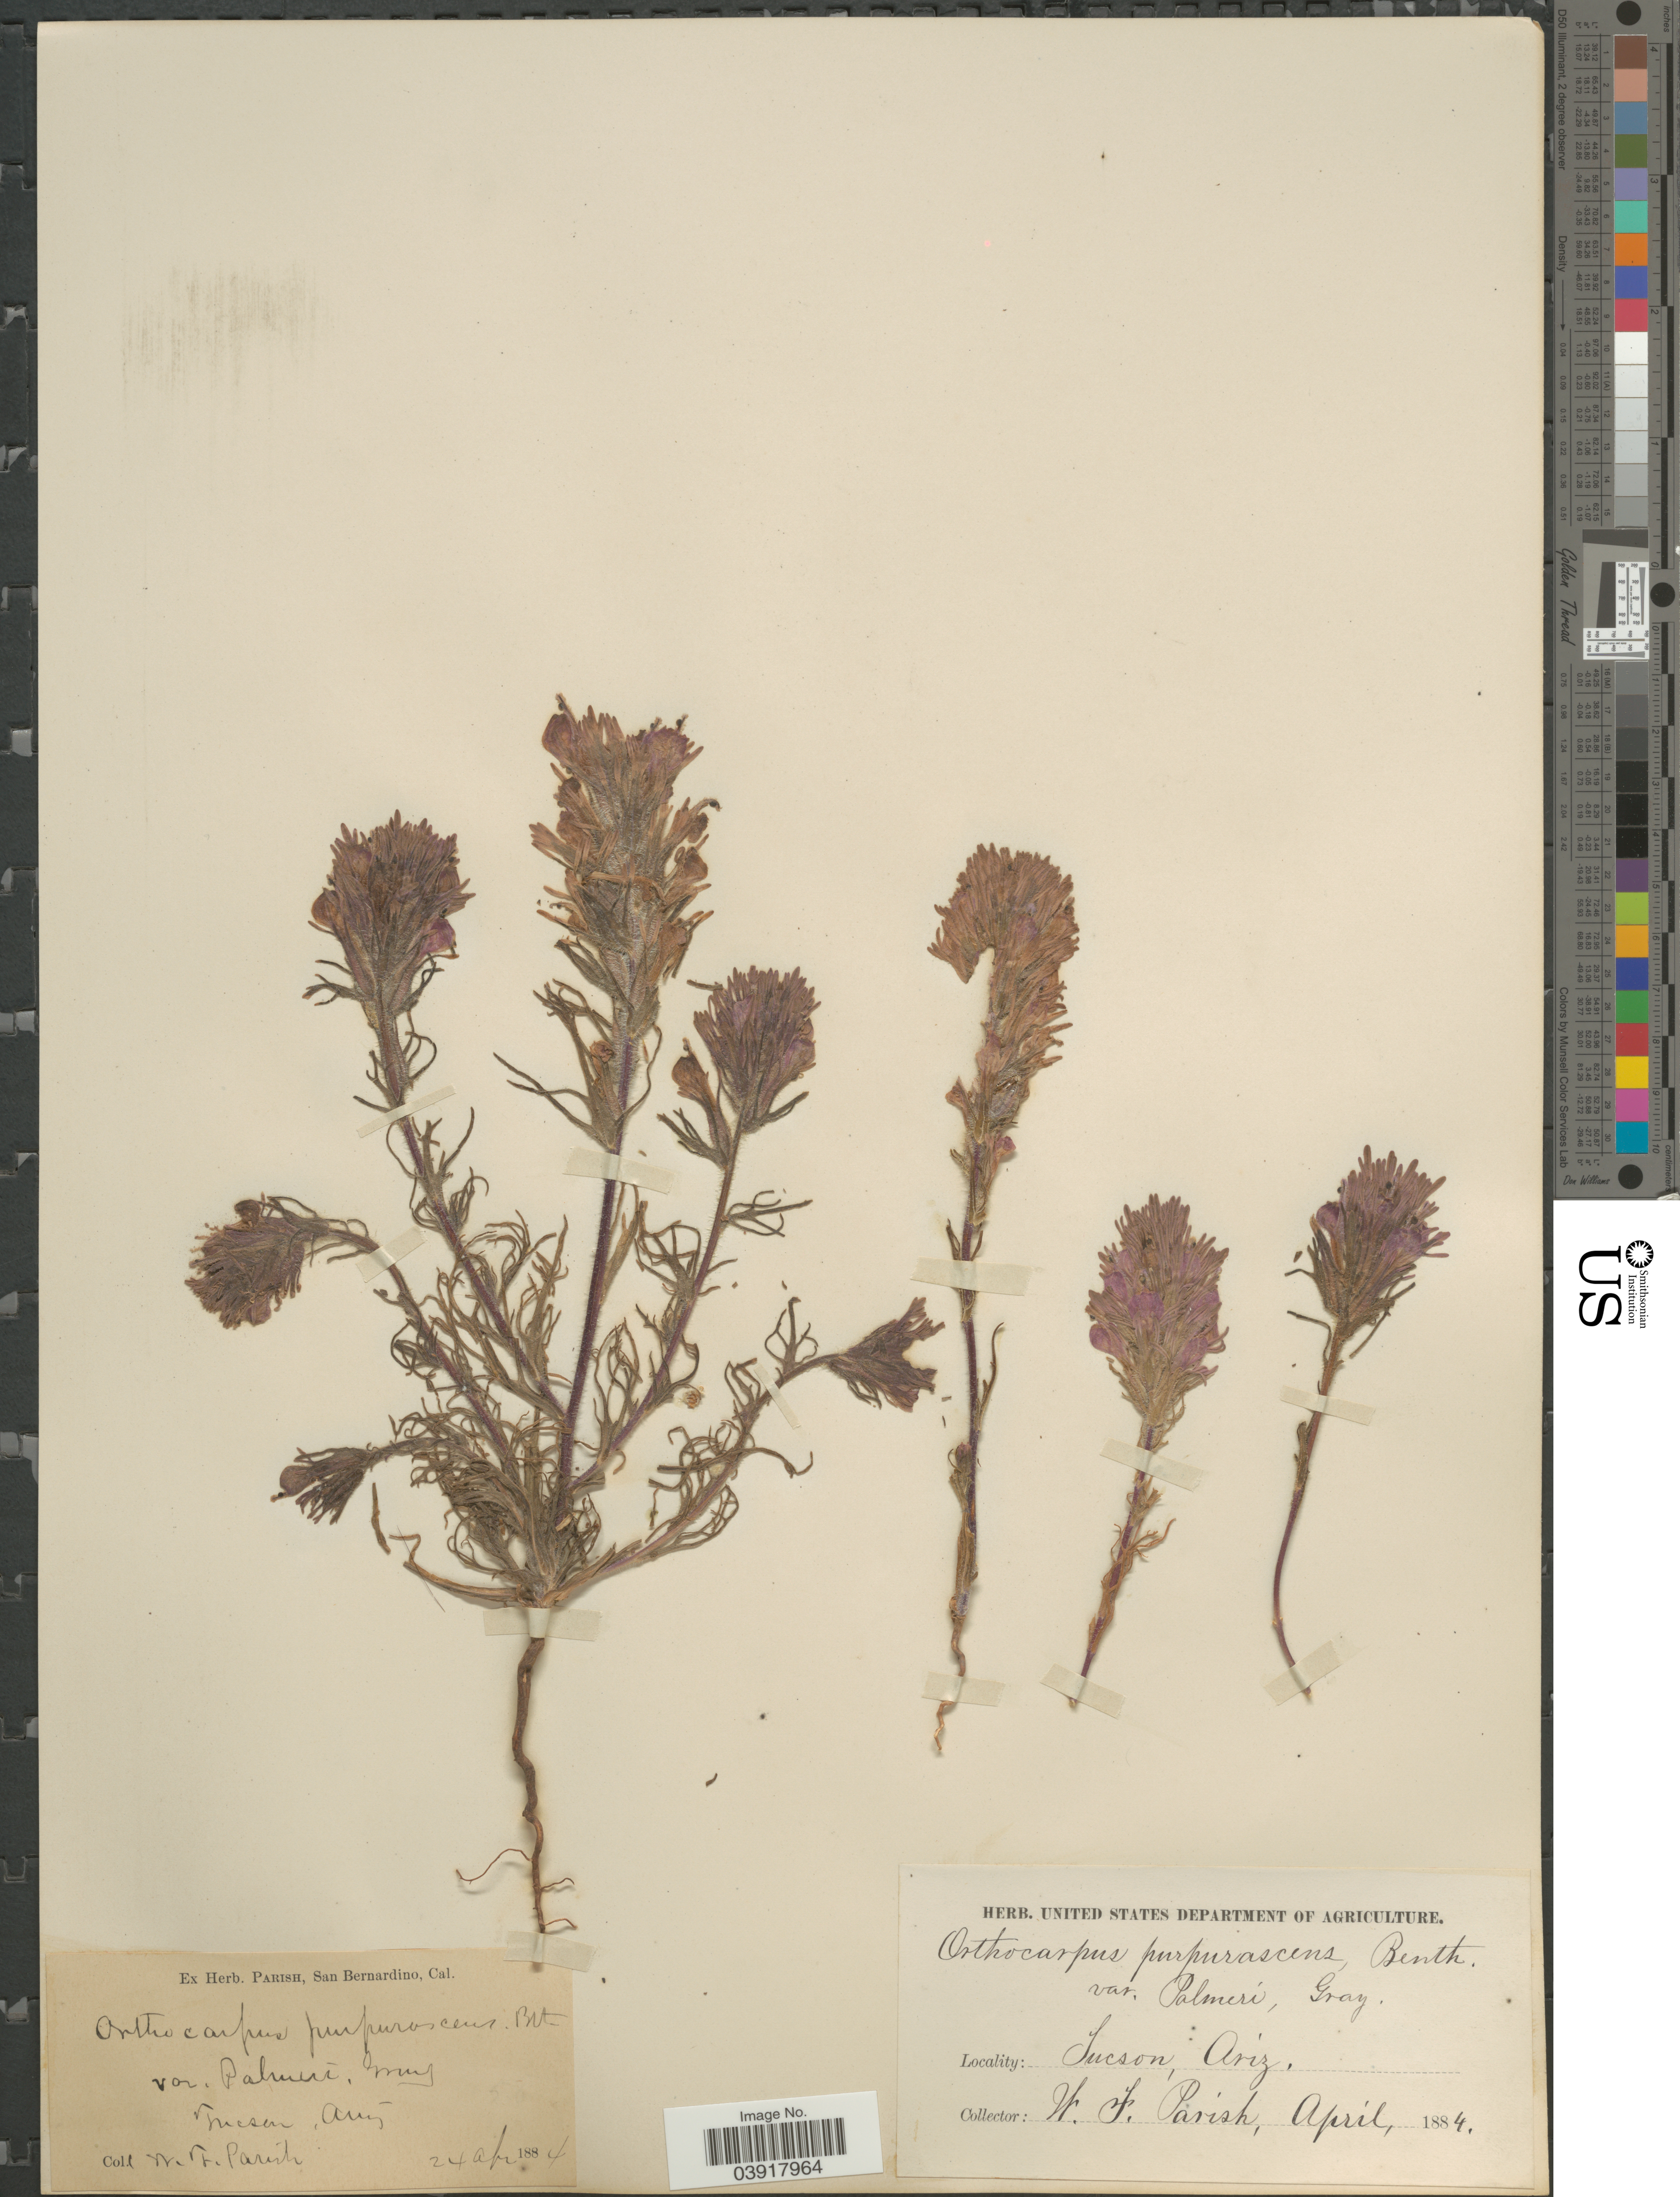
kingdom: Plantae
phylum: Tracheophyta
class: Magnoliopsida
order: Lamiales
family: Orobanchaceae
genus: Orthocarpus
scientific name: Orthocarpus purpurascens var. palmeri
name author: A. Gray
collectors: W. F. Parish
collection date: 1884-04-24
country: United States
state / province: Arizona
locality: Tucson.